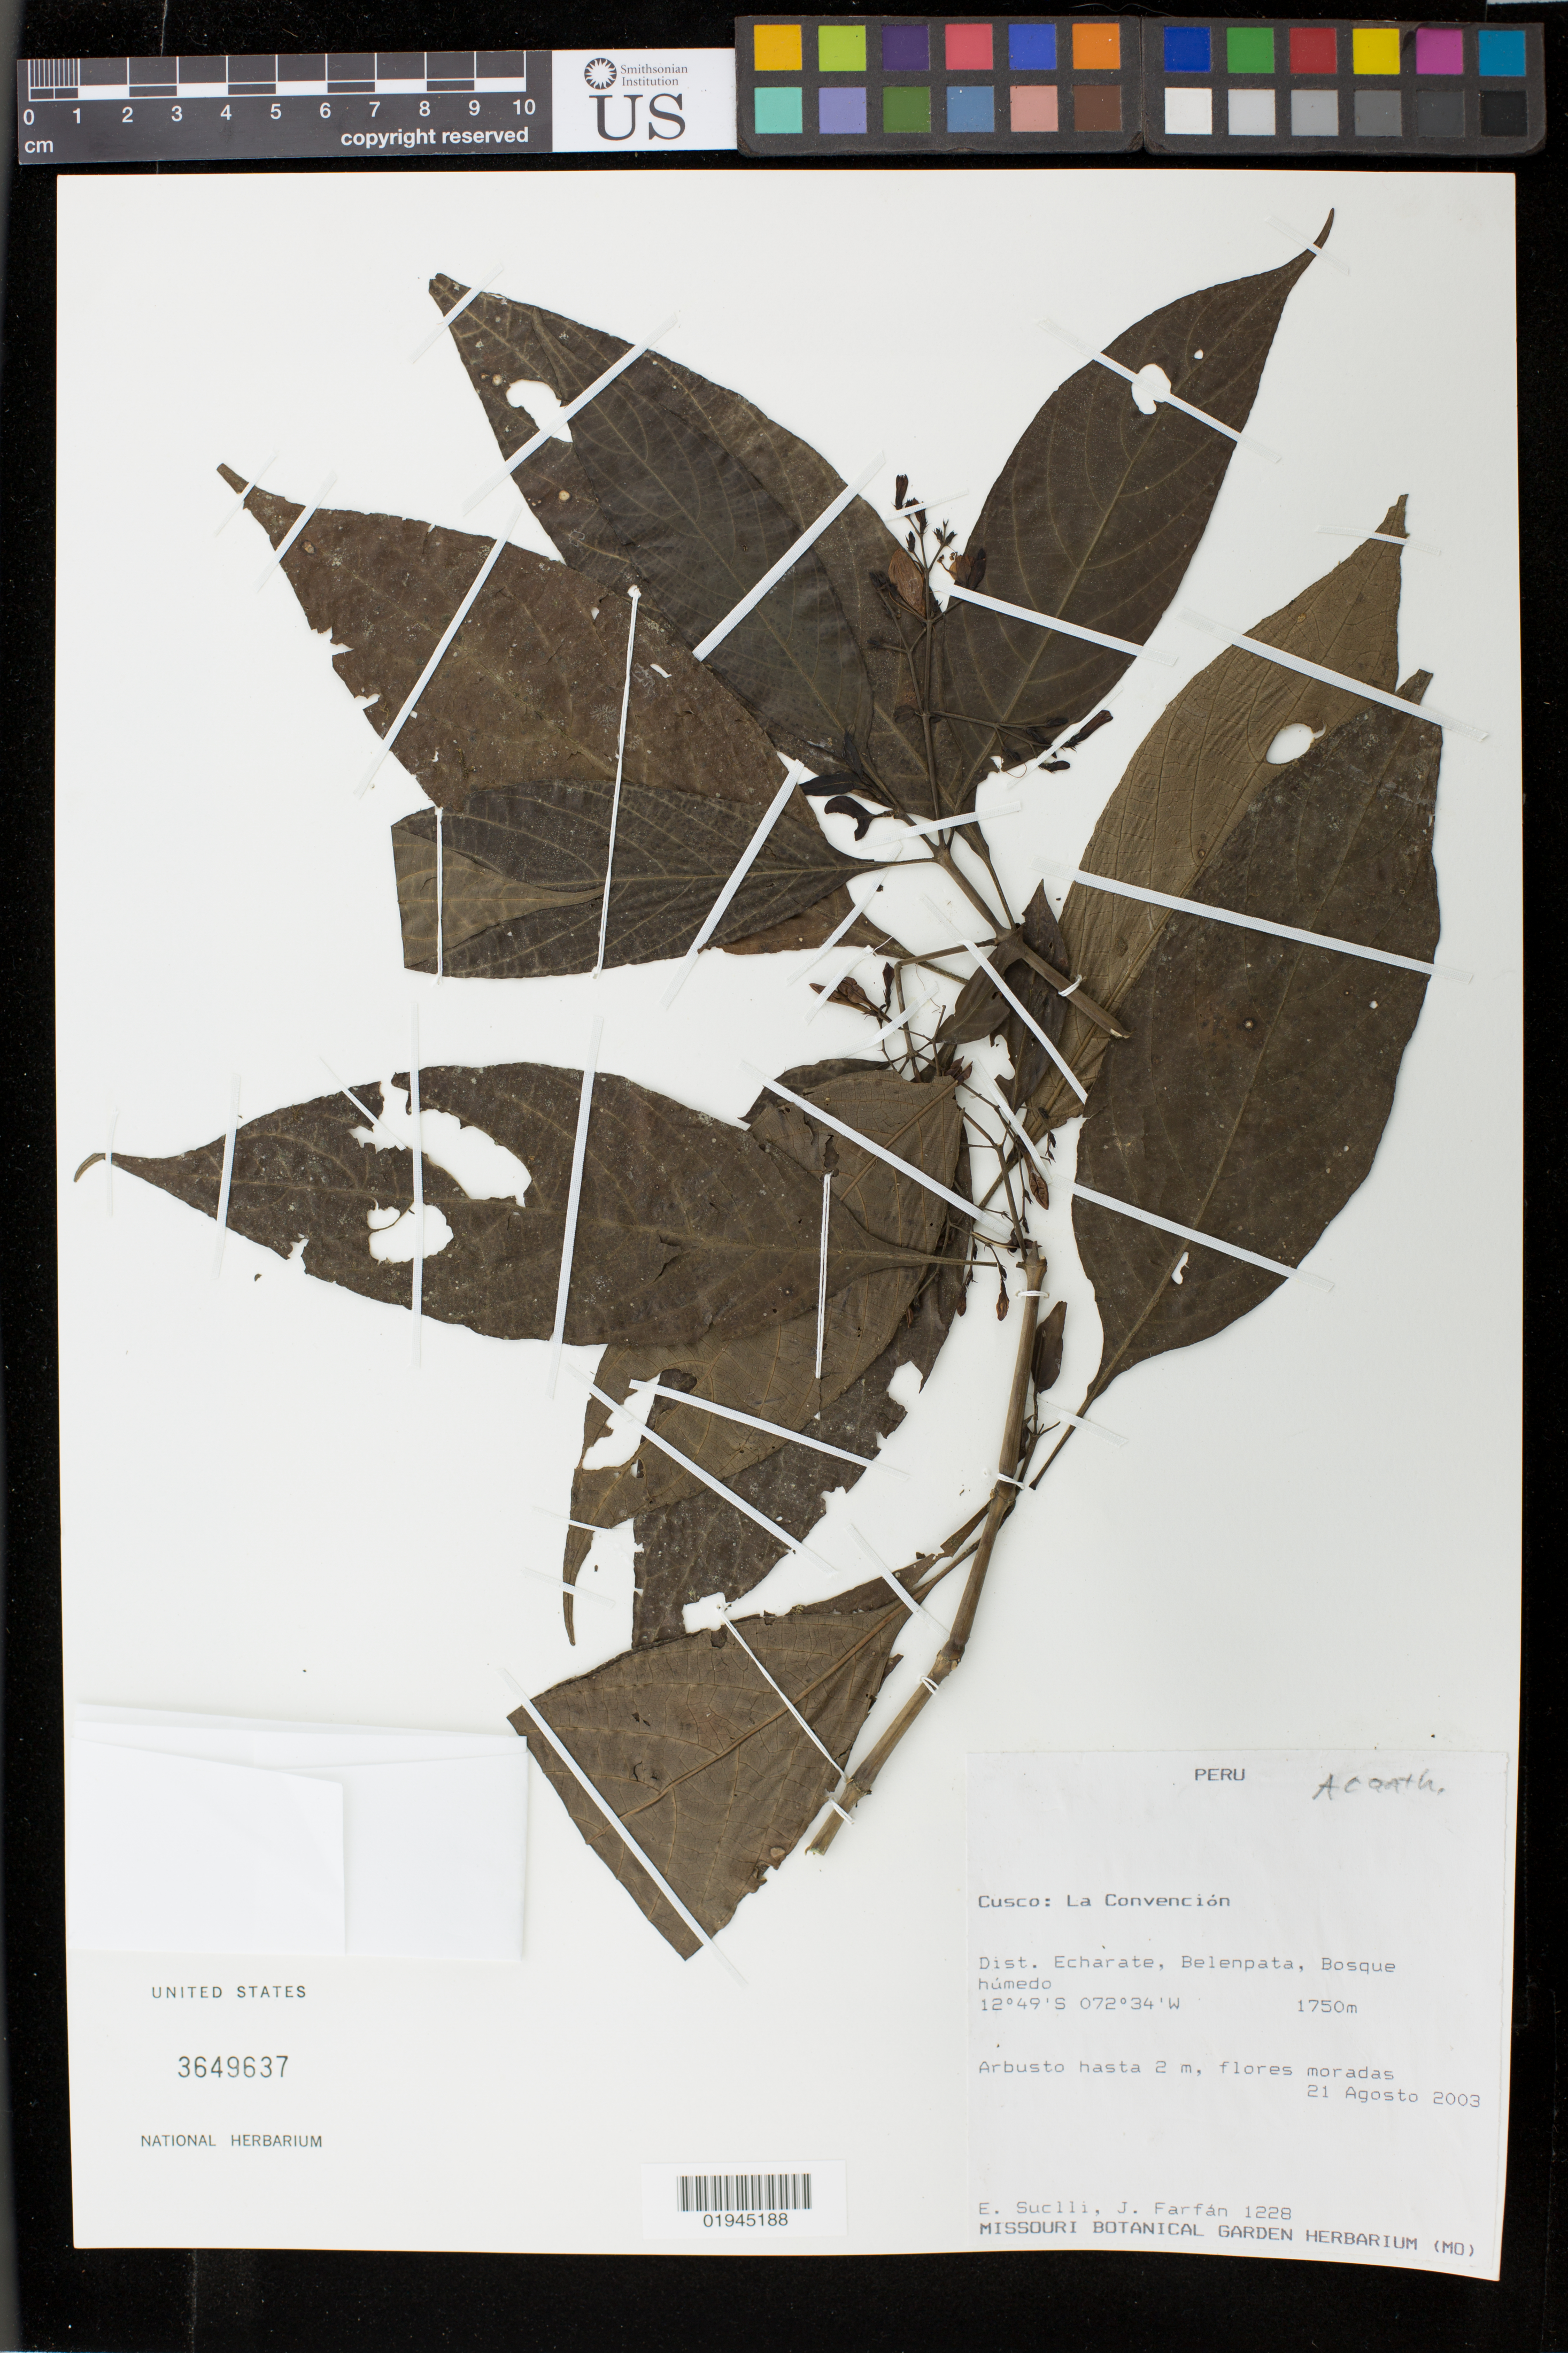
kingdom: Plantae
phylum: Tracheophyta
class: Magnoliopsida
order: Lamiales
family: Acanthaceae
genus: Justicia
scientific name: Justicia cuzcoensis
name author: Lindau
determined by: Villanueva, Rosa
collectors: E. Suclli & J. Farfán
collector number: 1228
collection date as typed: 21 Aug 2003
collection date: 2003-08-21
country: Peru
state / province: Cusco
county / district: La Convención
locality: Belenpata, Bosque Hujedo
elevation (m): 1750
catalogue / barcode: US 3649637